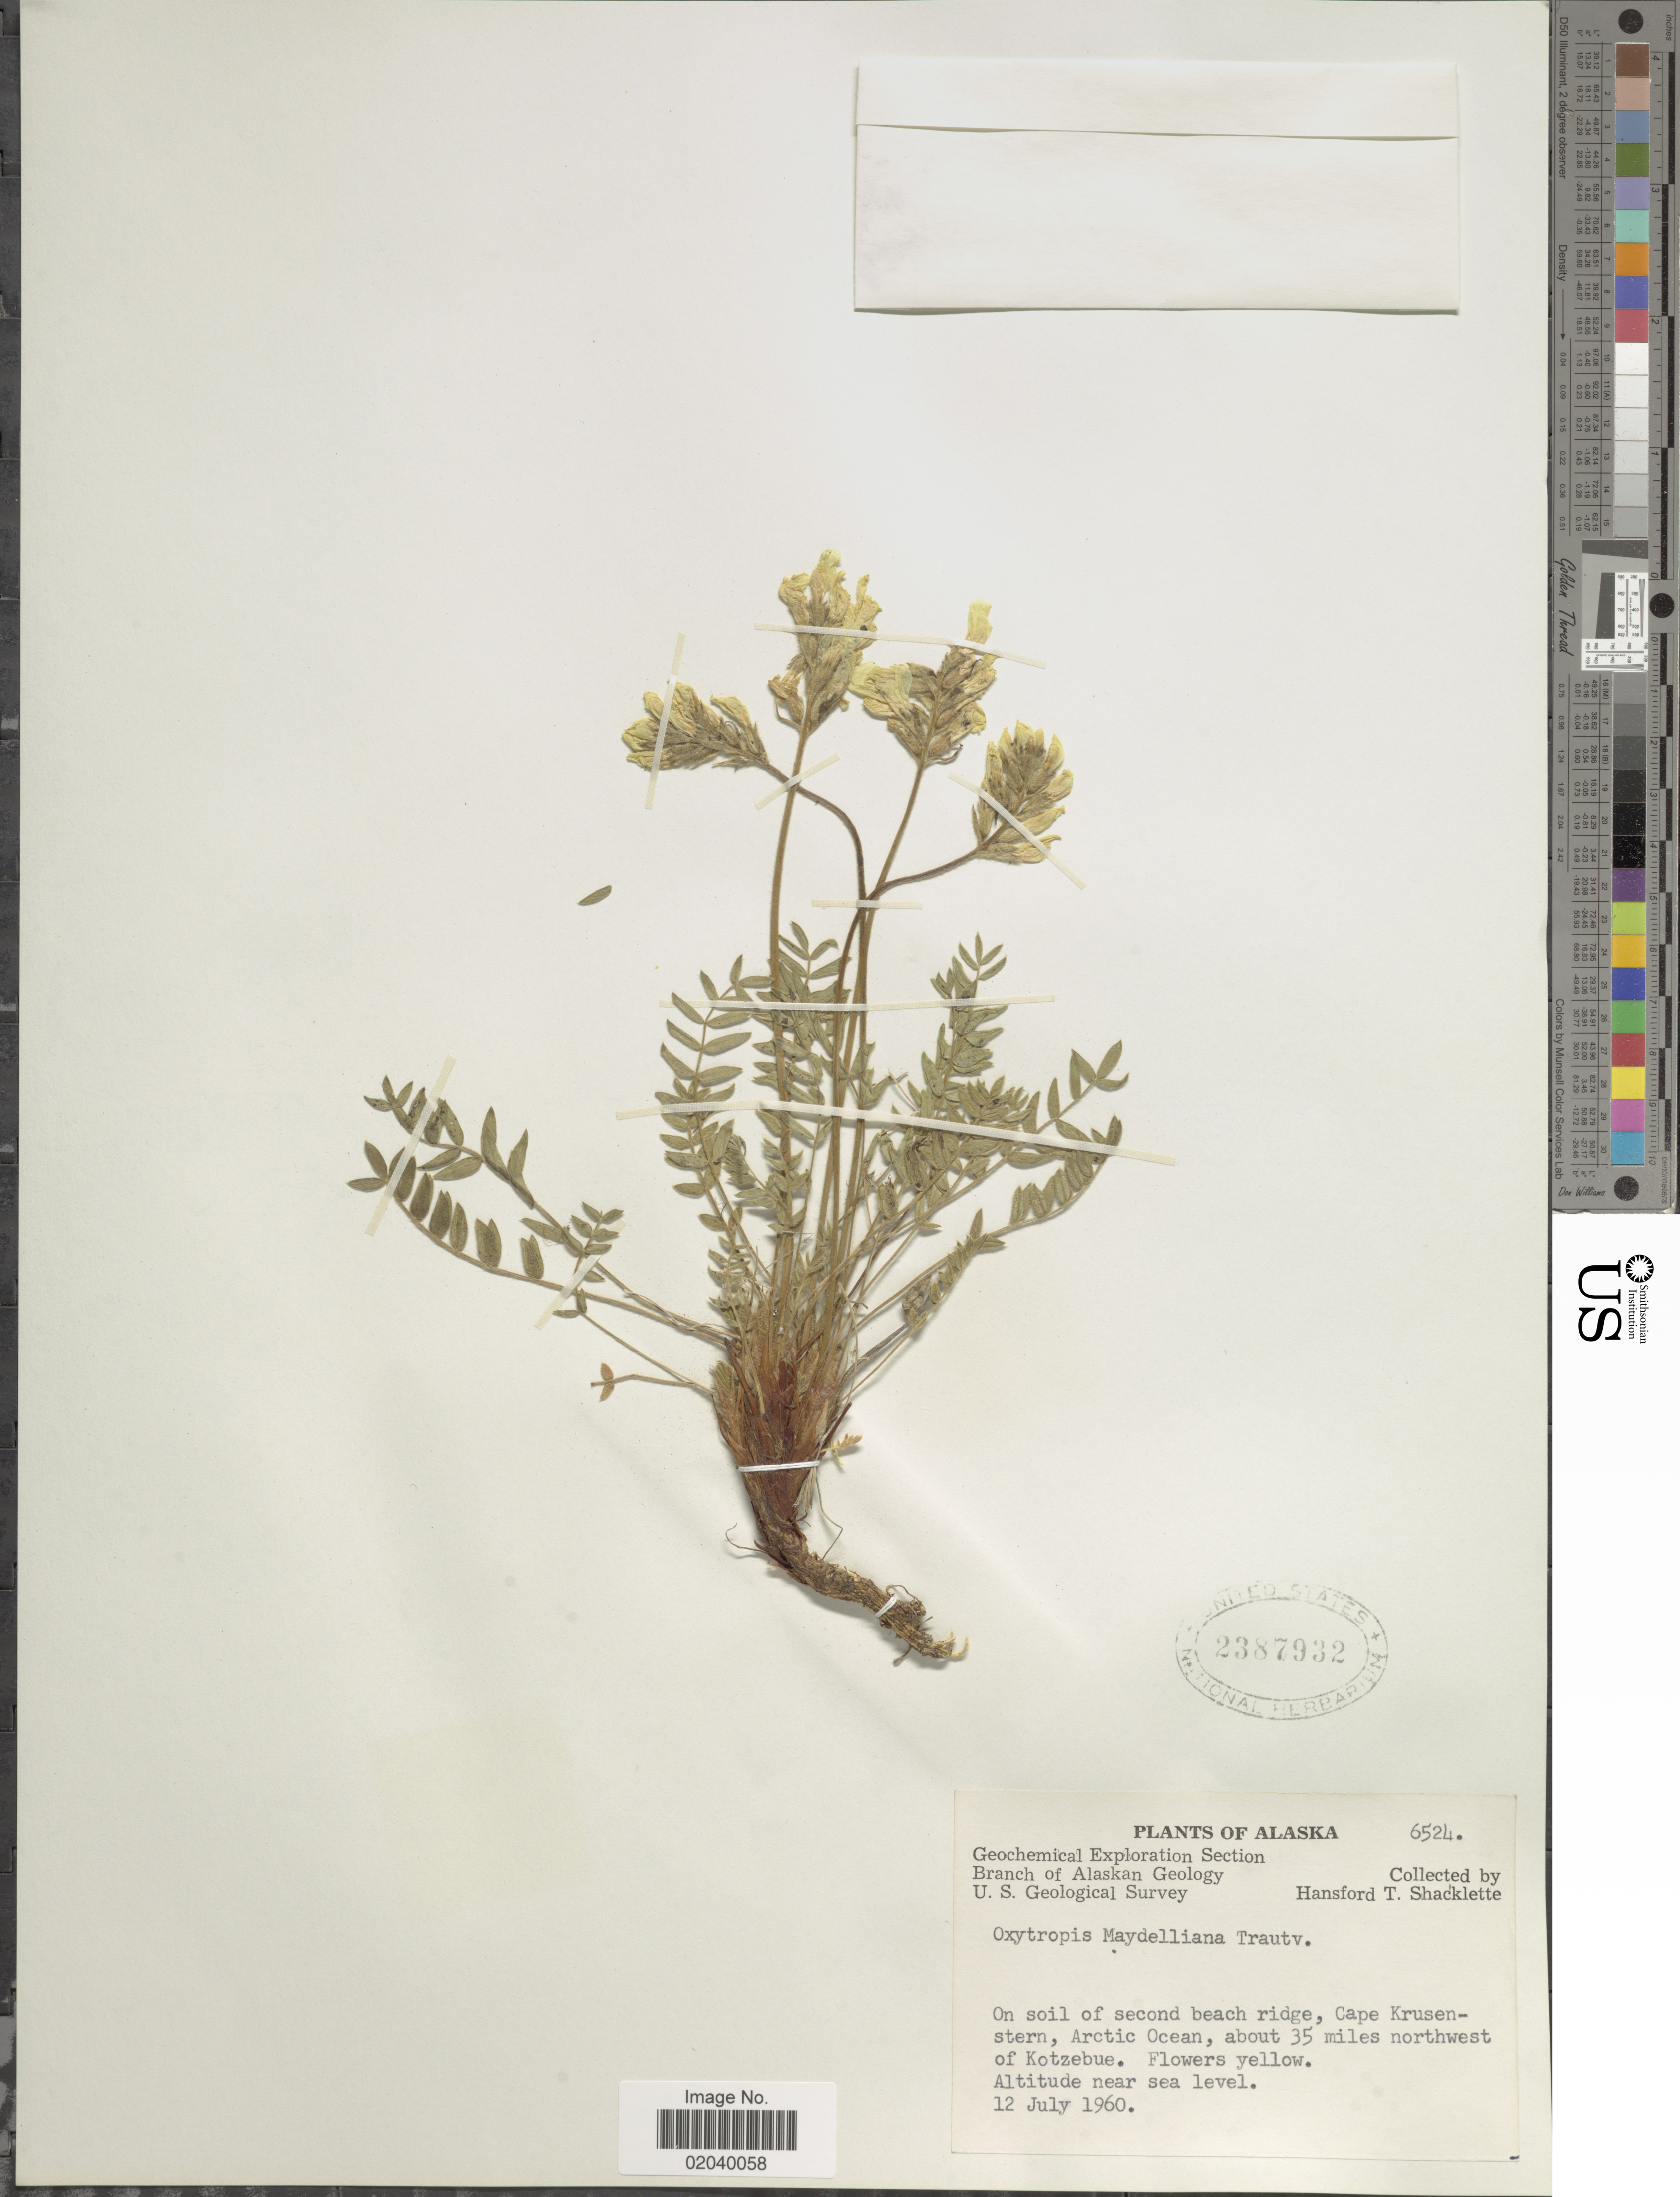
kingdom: Plantae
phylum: Tracheophyta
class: Magnoliopsida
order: Fabales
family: Fabaceae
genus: Oxytropis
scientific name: Oxytropis maydelliana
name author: Trautv.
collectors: H. Shacklette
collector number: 6524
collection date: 1960-07-12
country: United States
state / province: Alaska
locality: Cape Krusenstern, Arctic Ocean, about 35 miles northwest of Kotzebue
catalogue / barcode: US 2387932